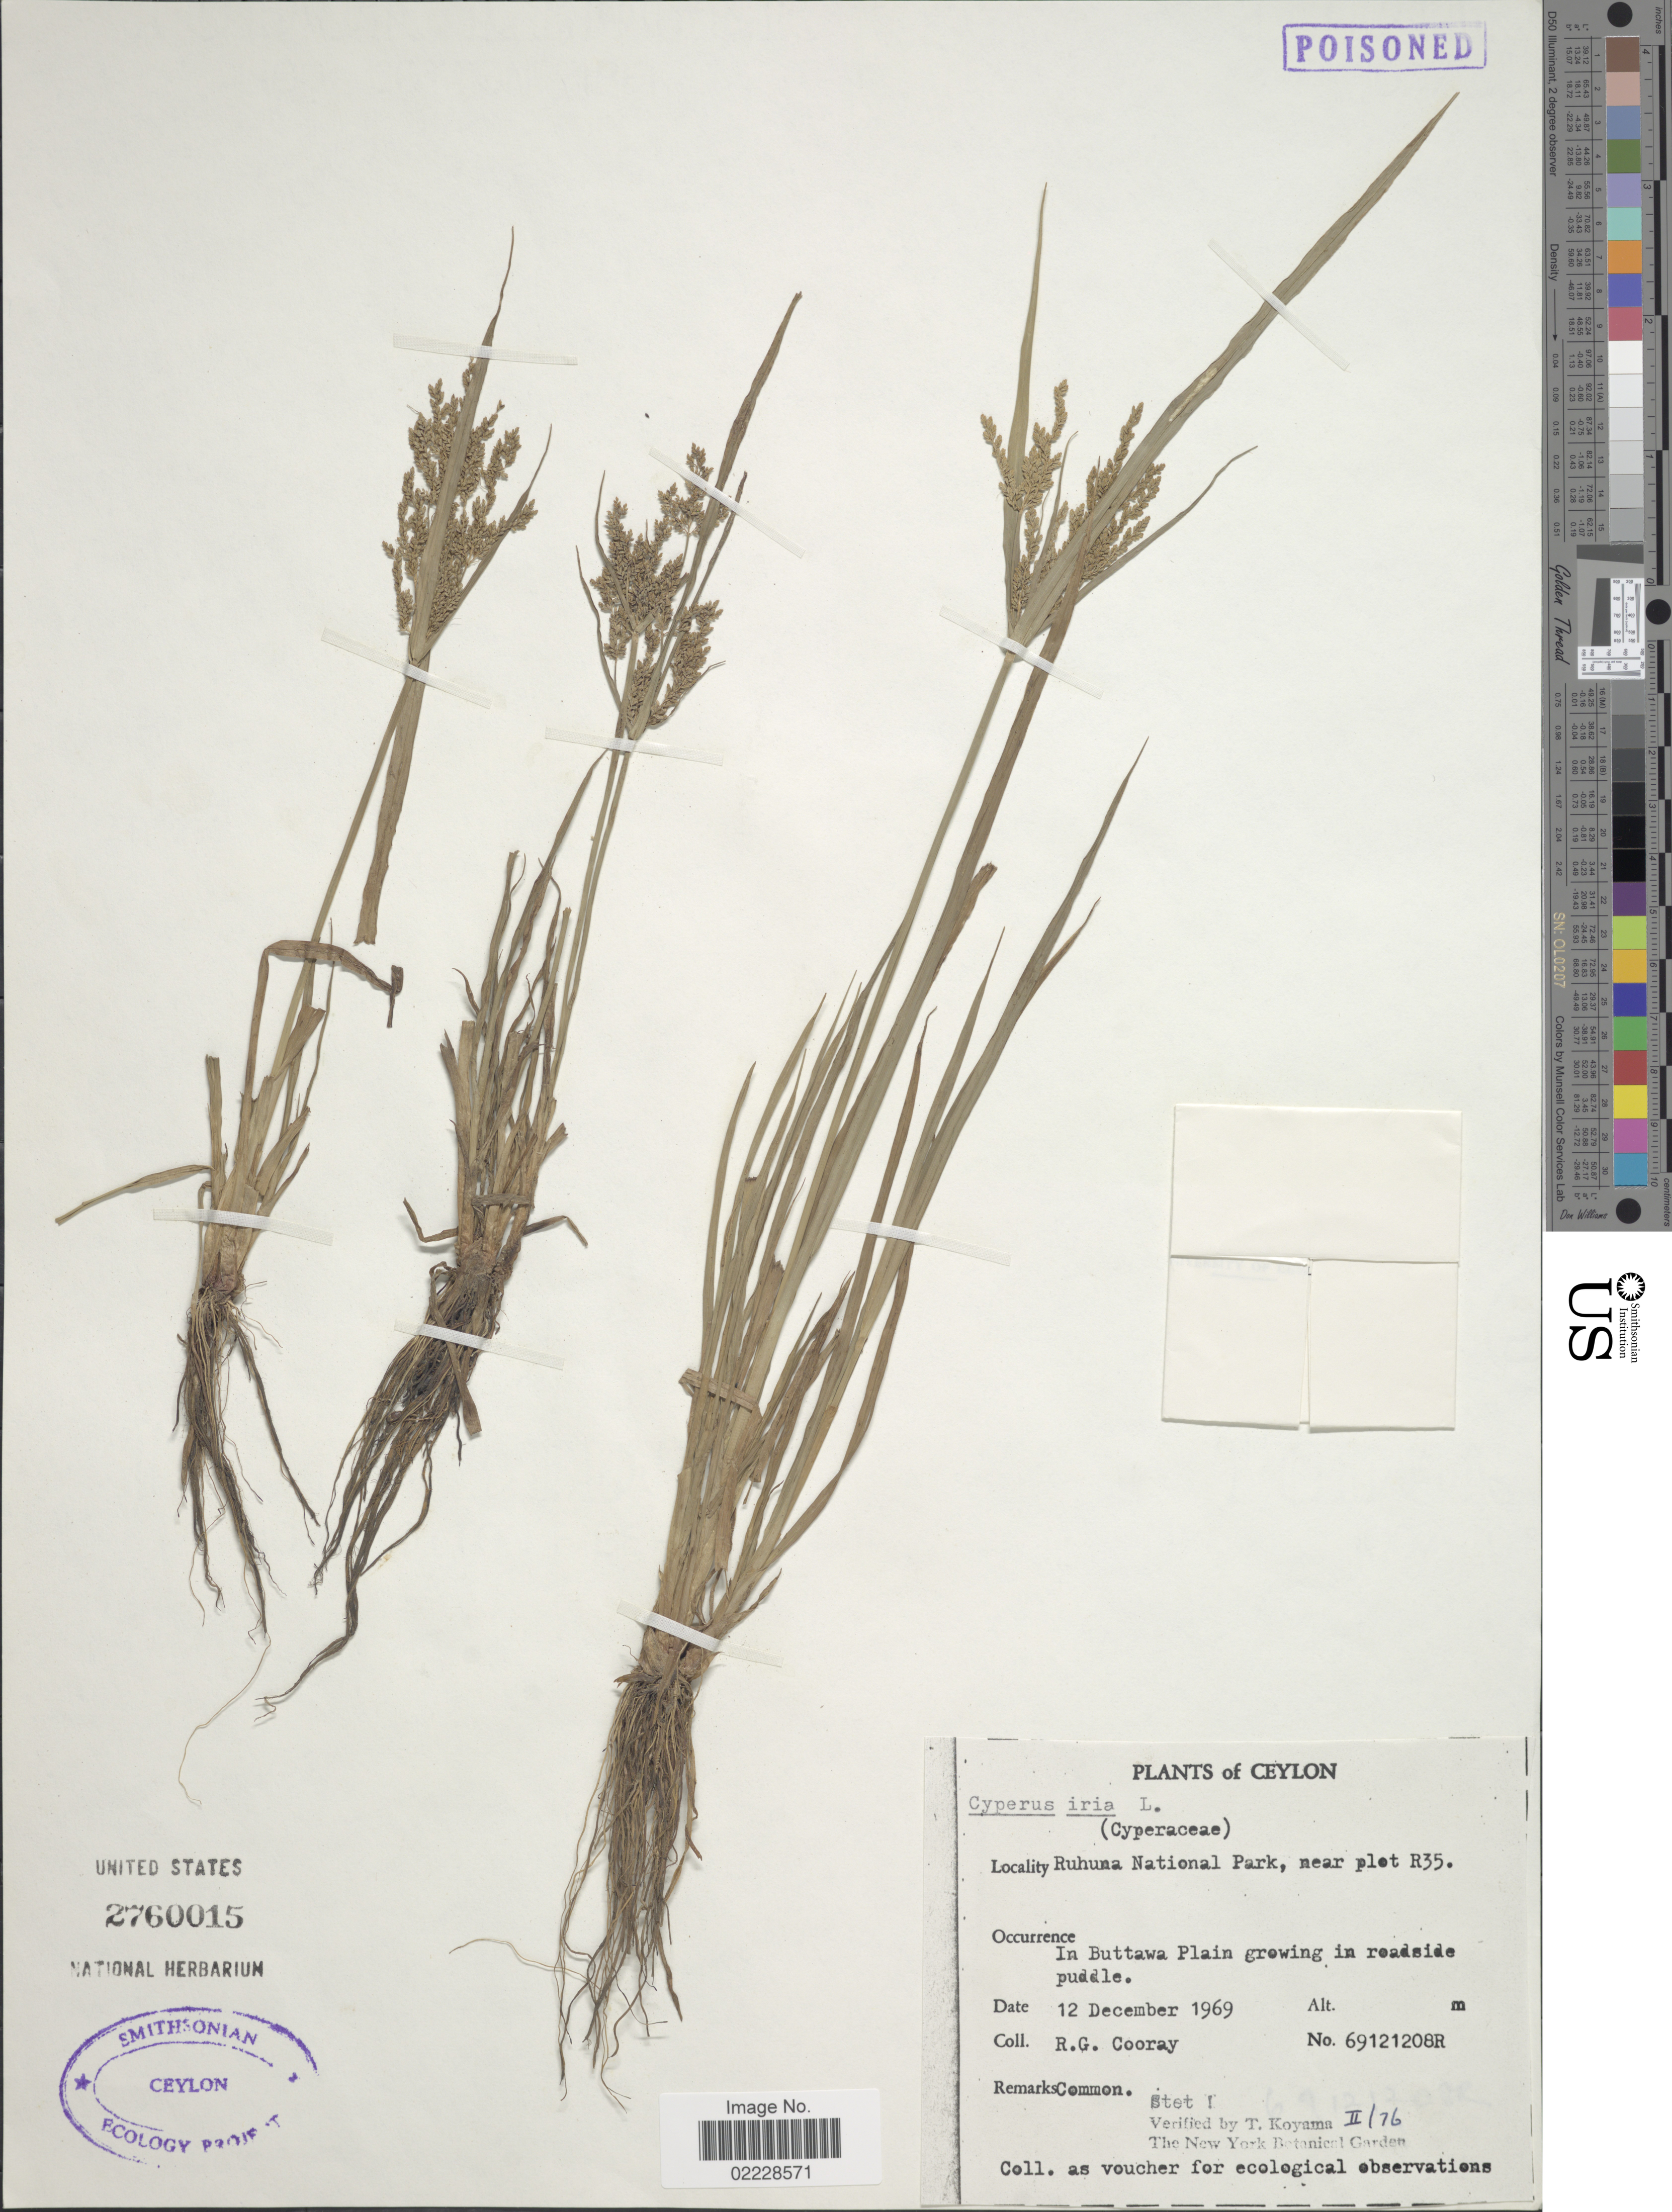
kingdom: Plantae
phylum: Tracheophyta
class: Liliopsida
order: Poales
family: Cyperaceae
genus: Cyperus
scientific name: Cyperus iria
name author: L.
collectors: R. Cooray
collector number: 69121208R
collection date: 1969-12-12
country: Sri Lanka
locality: Ceylon, Ruhuna National Park, near plot R35. In Buttawa Plain growing in roadside puddle.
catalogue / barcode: US 2760015